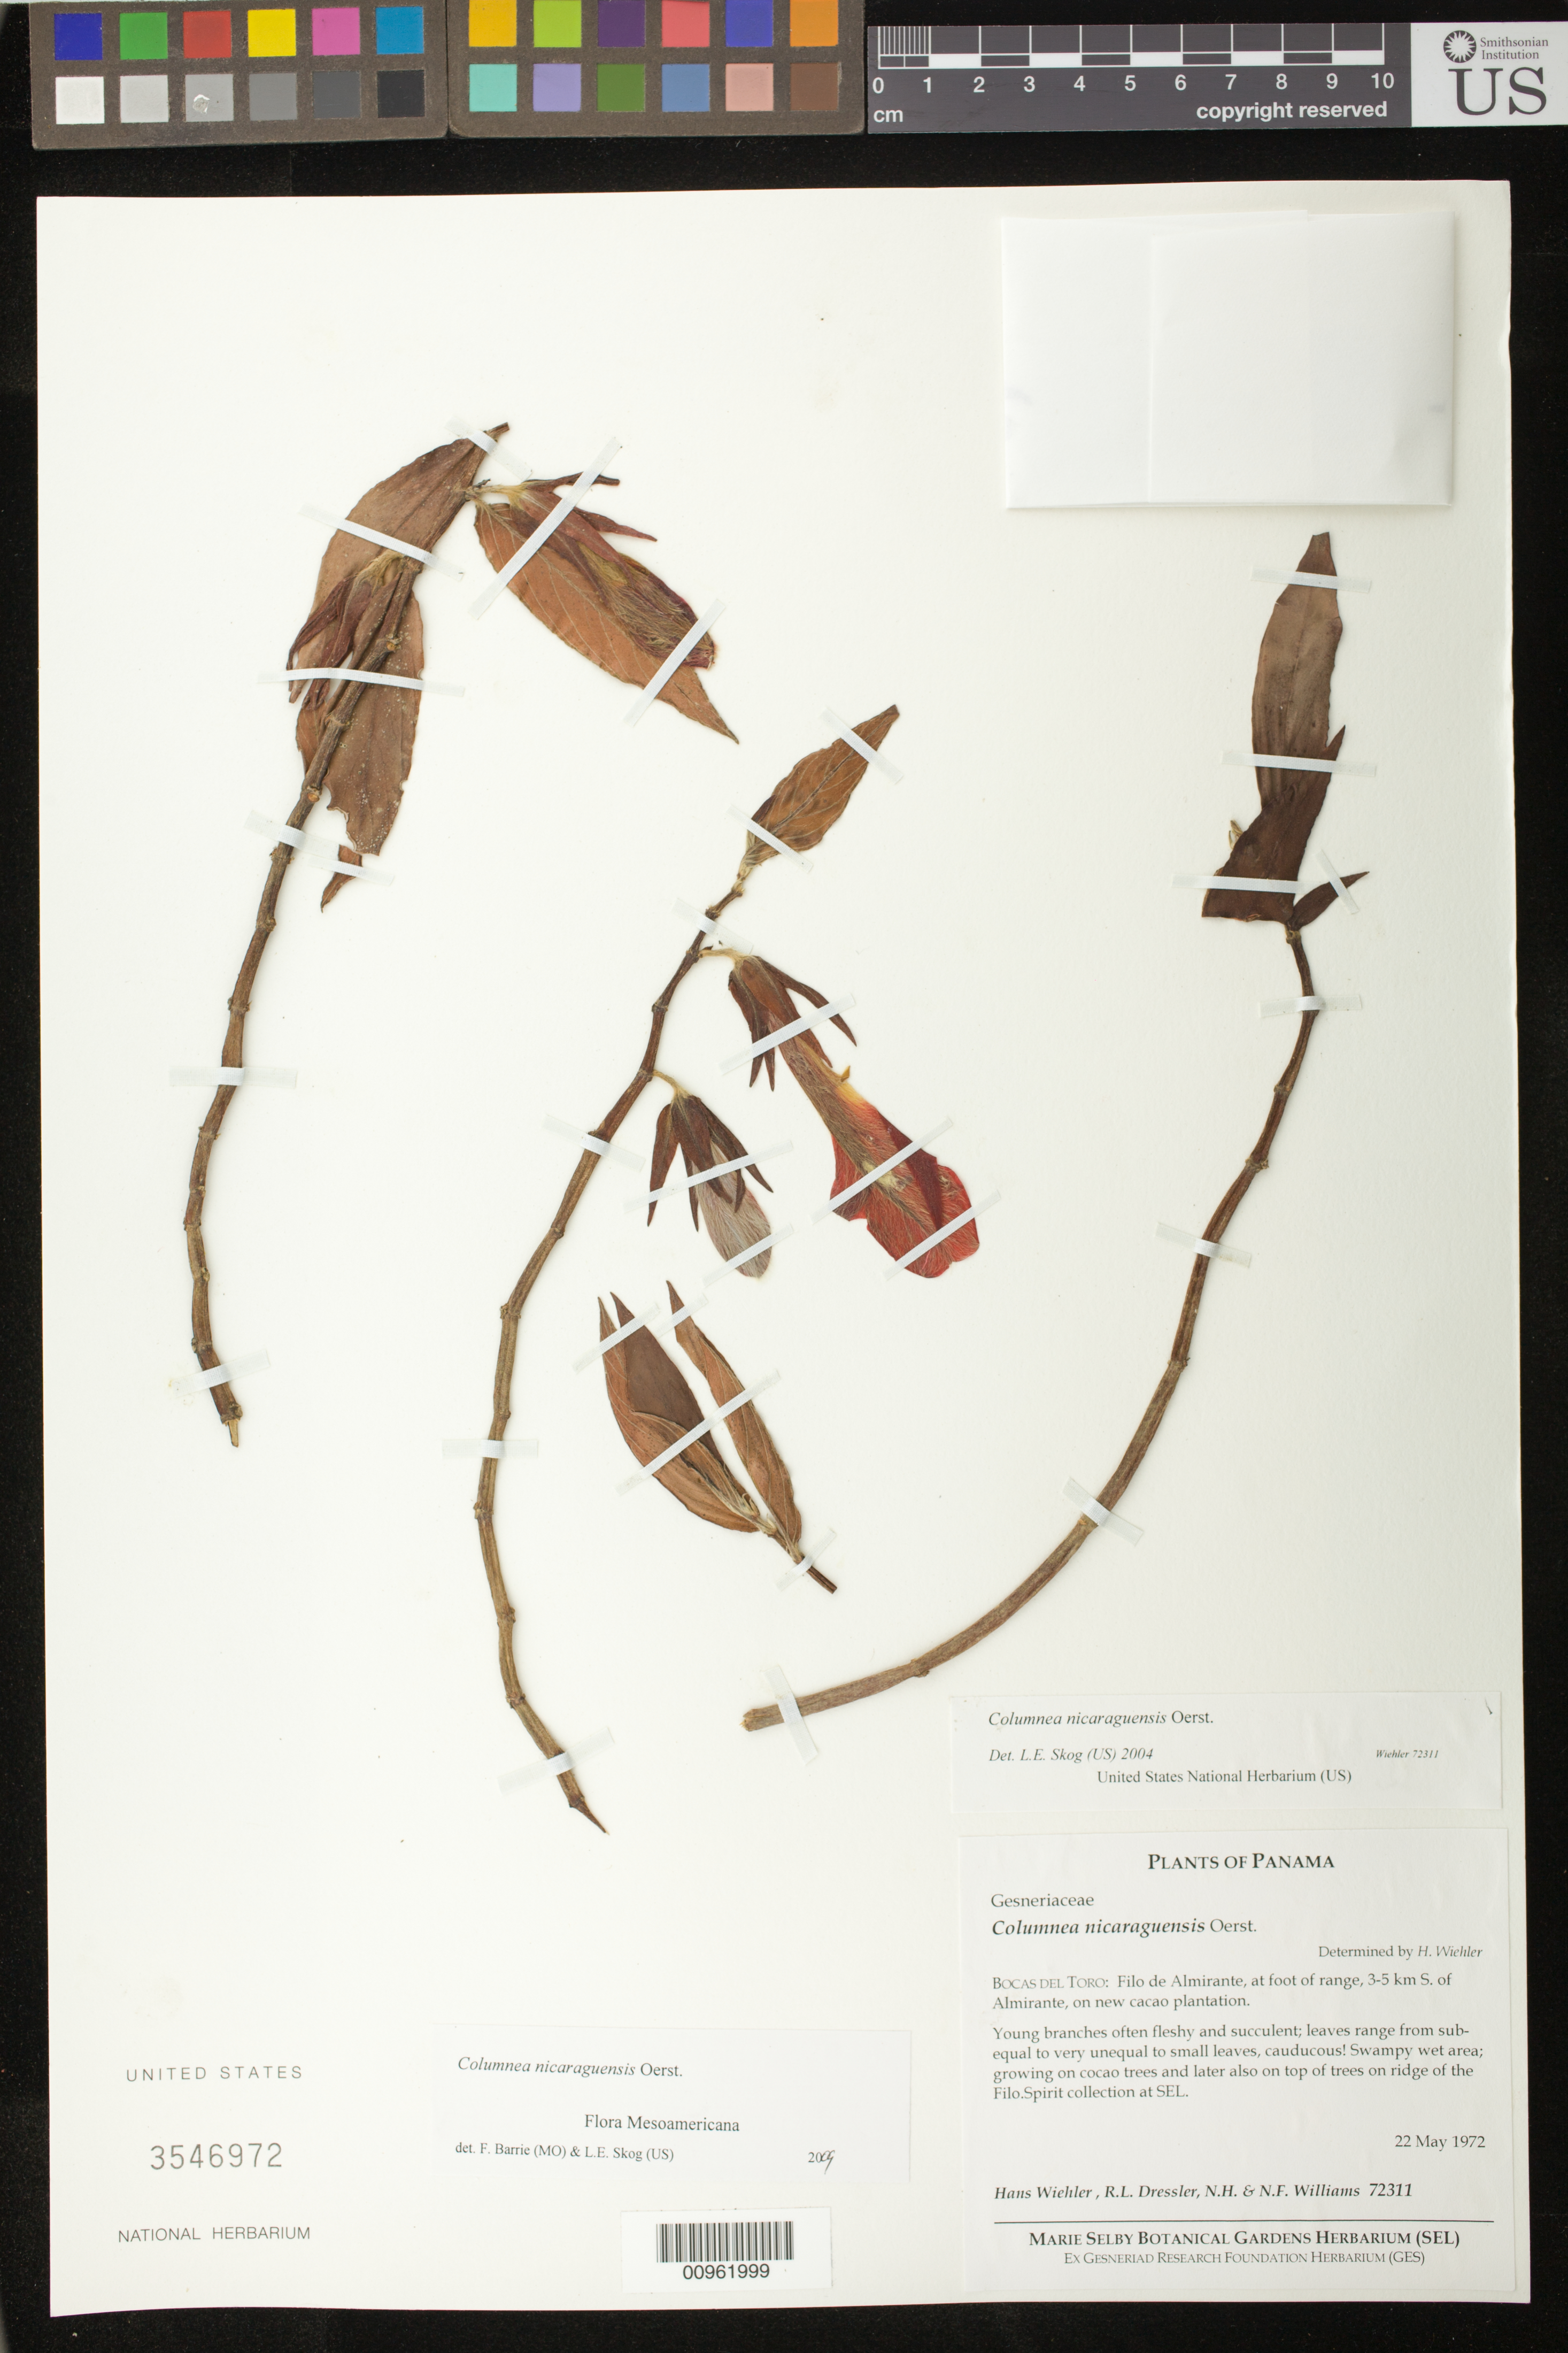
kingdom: Plantae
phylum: Tracheophyta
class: Magnoliopsida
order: Lamiales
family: Gesneriaceae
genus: Columnea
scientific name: Columnea nicaraguensis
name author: Oerst.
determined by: Skog, Laurence E.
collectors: H. J. Wiehler, R. Dressler, N. H. Williams & N. Williams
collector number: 72311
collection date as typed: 22 May 1972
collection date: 1972-05-22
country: Panama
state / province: Bocas del Toro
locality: Bocas del Toro: Filo de Almirante, at foot of range, 3-5 km S of Almirante, on new cacao plantation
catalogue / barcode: US 3546972